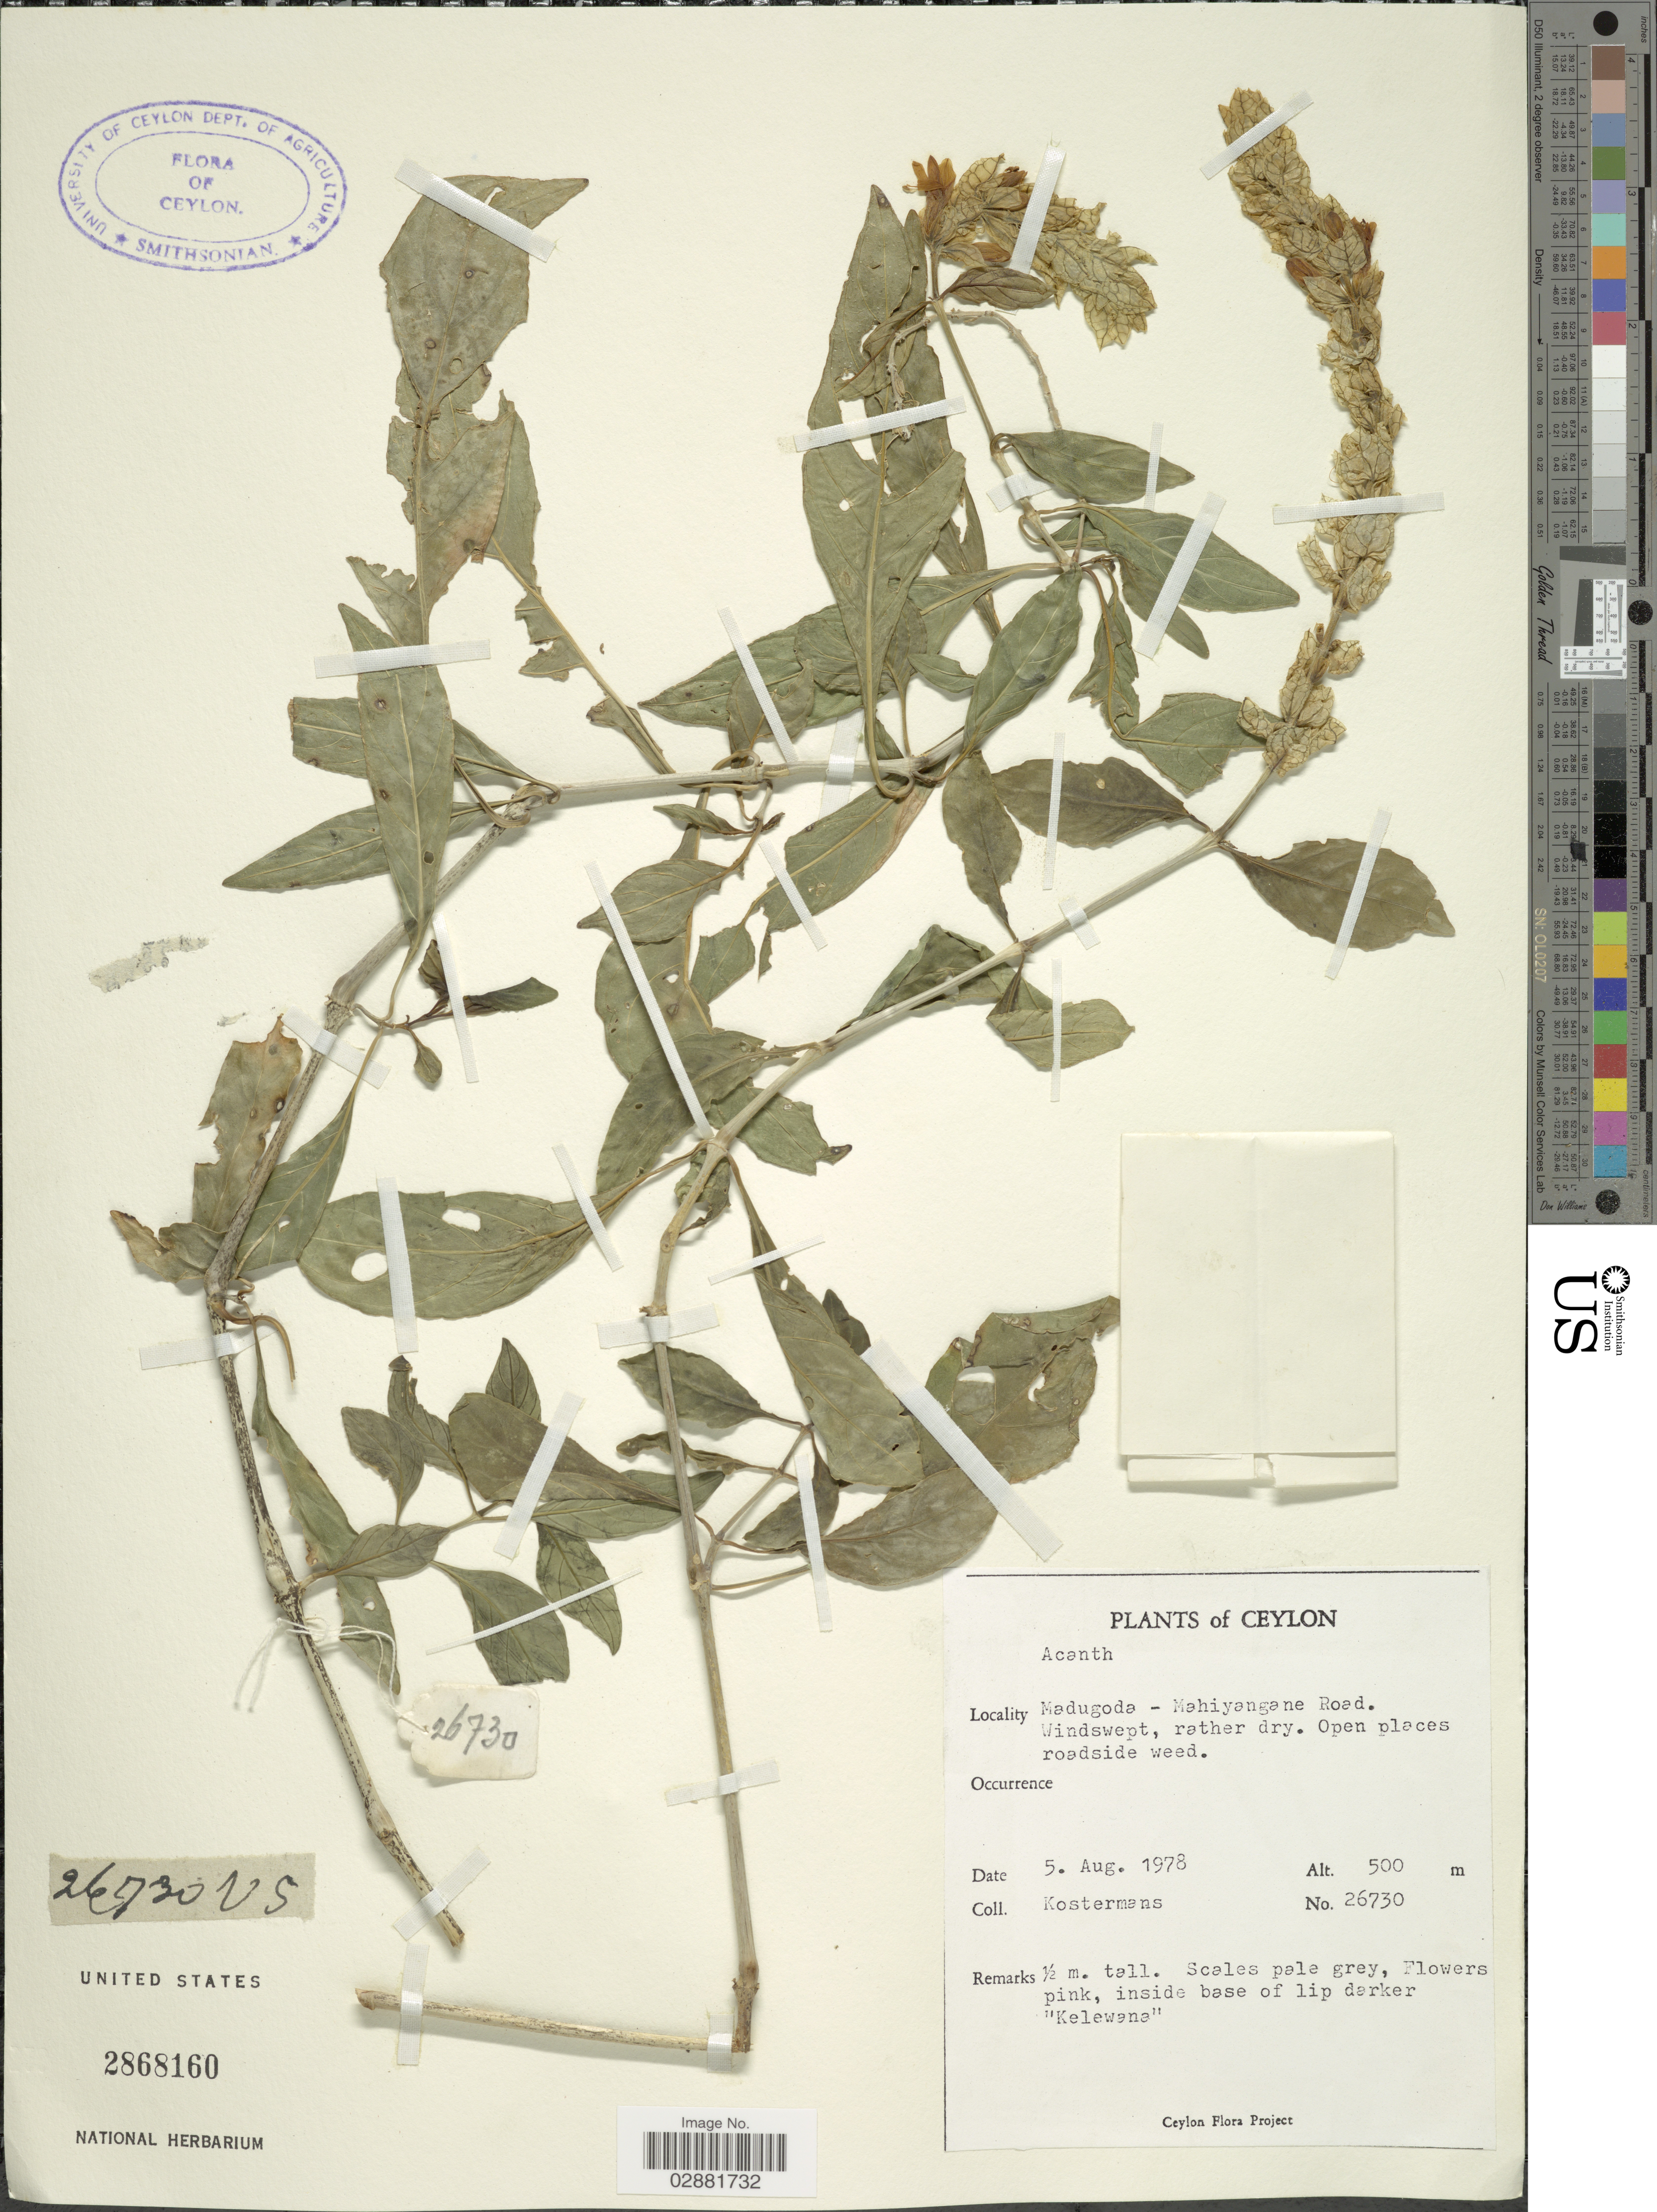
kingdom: Plantae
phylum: Tracheophyta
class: Magnoliopsida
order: Lamiales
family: Acanthaceae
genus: Justicia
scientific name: Justicia betonica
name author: L.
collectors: Kostermans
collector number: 26730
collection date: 1978-08-05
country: Sri Lanka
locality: Ceylon, Madugoda-Mahiyangane Road, Windswept.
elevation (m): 500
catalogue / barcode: US 2868160